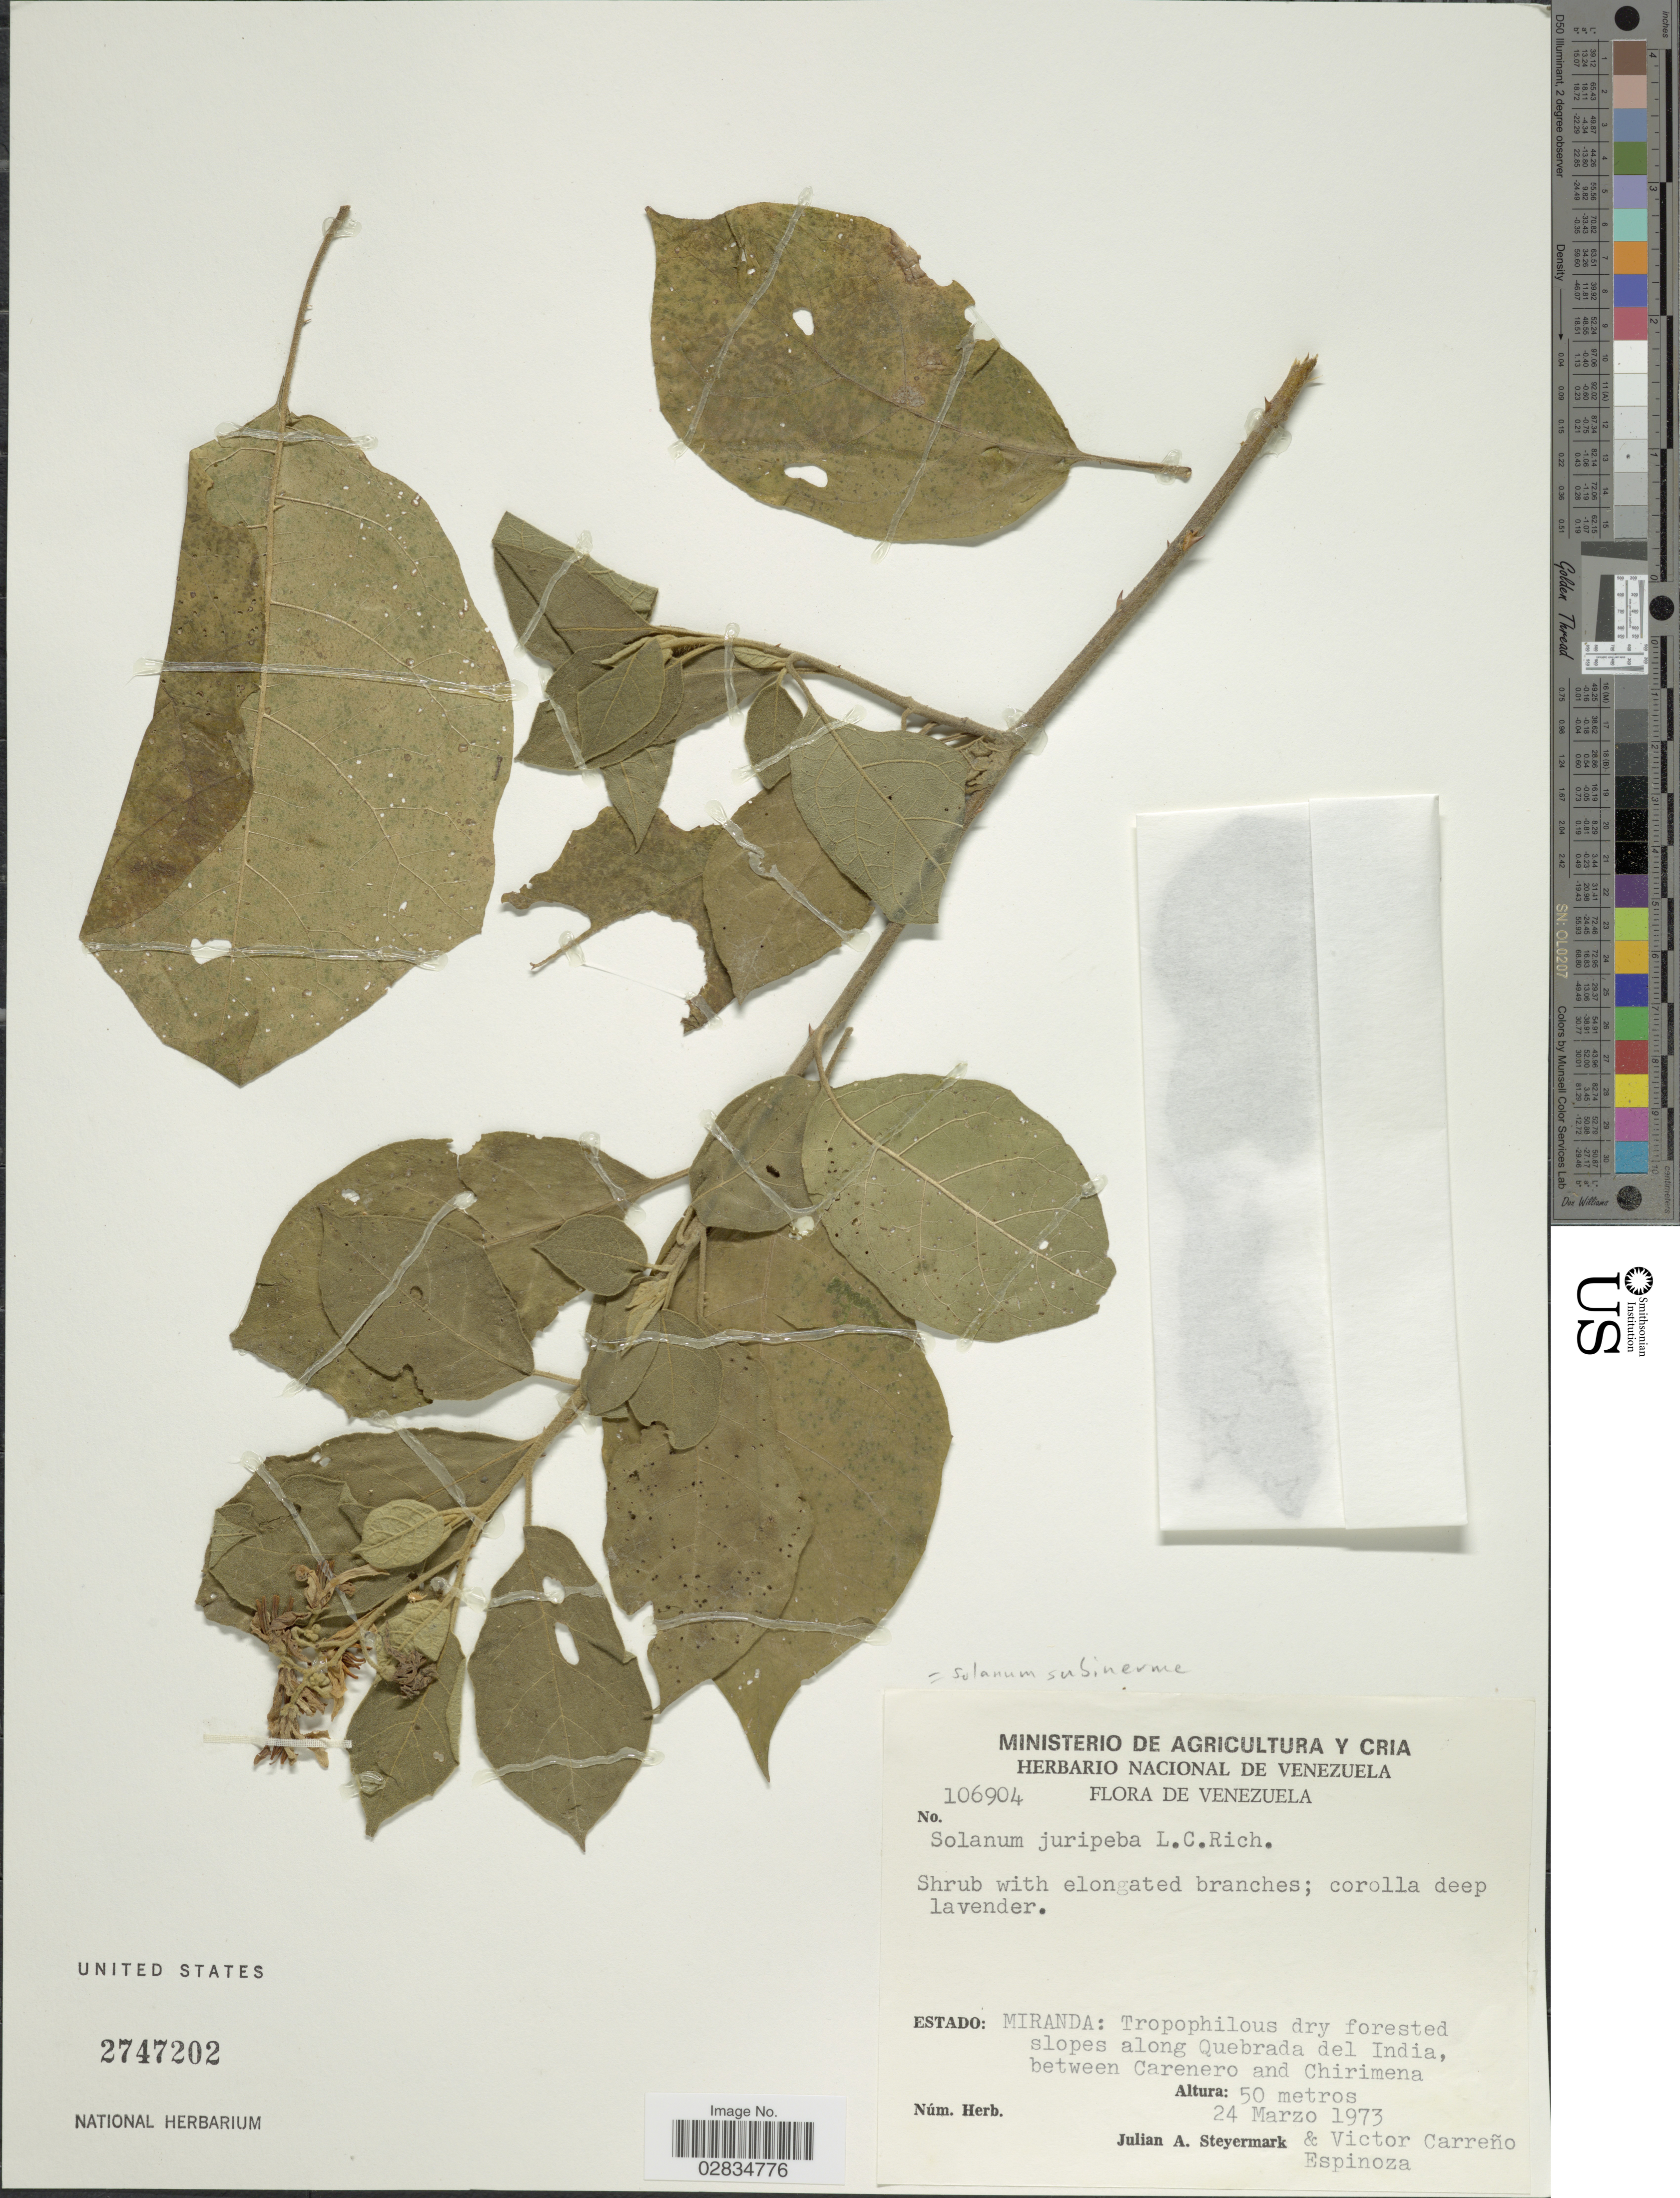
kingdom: Plantae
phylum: Tracheophyta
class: Magnoliopsida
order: Solanales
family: Solanaceae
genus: Solanum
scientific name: Solanum subinerme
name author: Jacq.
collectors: J. Steyermark & V. Carreño E.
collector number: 106904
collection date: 1973-03-24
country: Venezuela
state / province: Miranda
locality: Slopes along Quebrada del India, between Carenero and Chirimena.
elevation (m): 50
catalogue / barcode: US 2747202